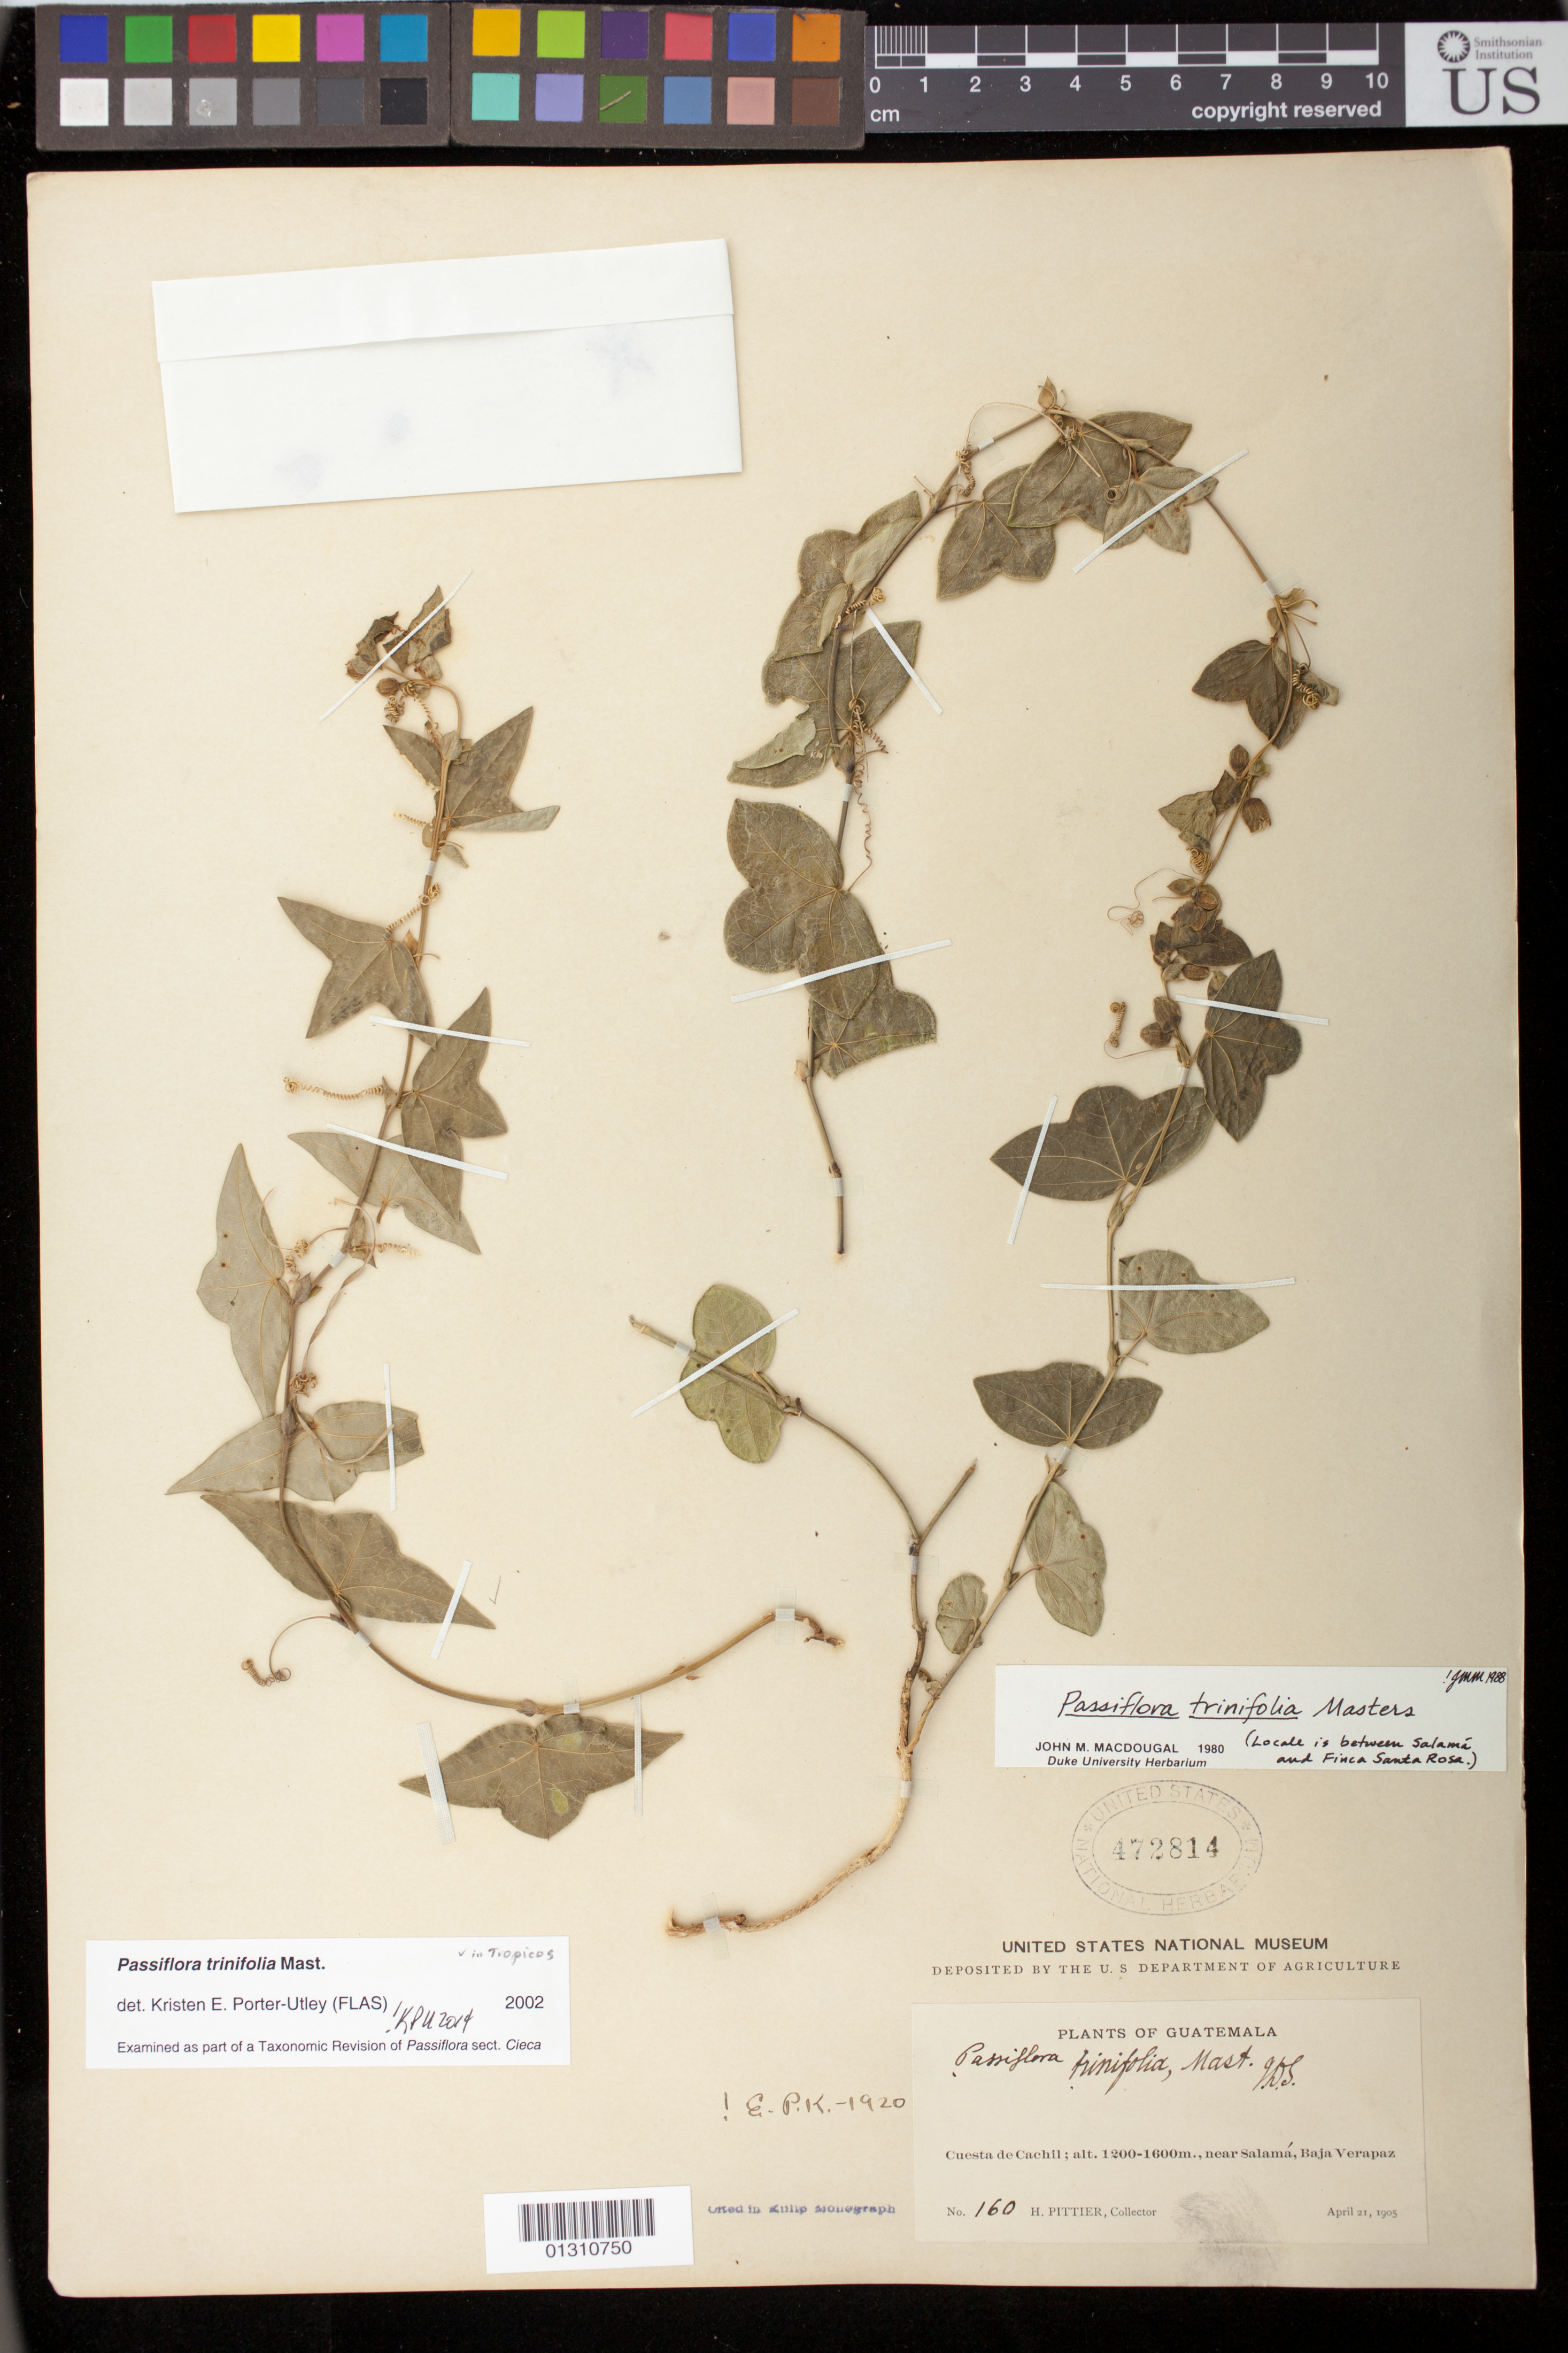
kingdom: Plantae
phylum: Tracheophyta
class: Magnoliopsida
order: Malpighiales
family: Passifloraceae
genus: Passiflora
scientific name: Passiflora trinifolia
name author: Mast.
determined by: Porter-Utley, Kristen E.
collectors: H. F. Pittier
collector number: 160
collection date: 1905-04-21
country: Guatemala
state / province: Baja Verapaz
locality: Cuesta de Quililha, near Salama.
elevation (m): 1200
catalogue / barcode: US 472814